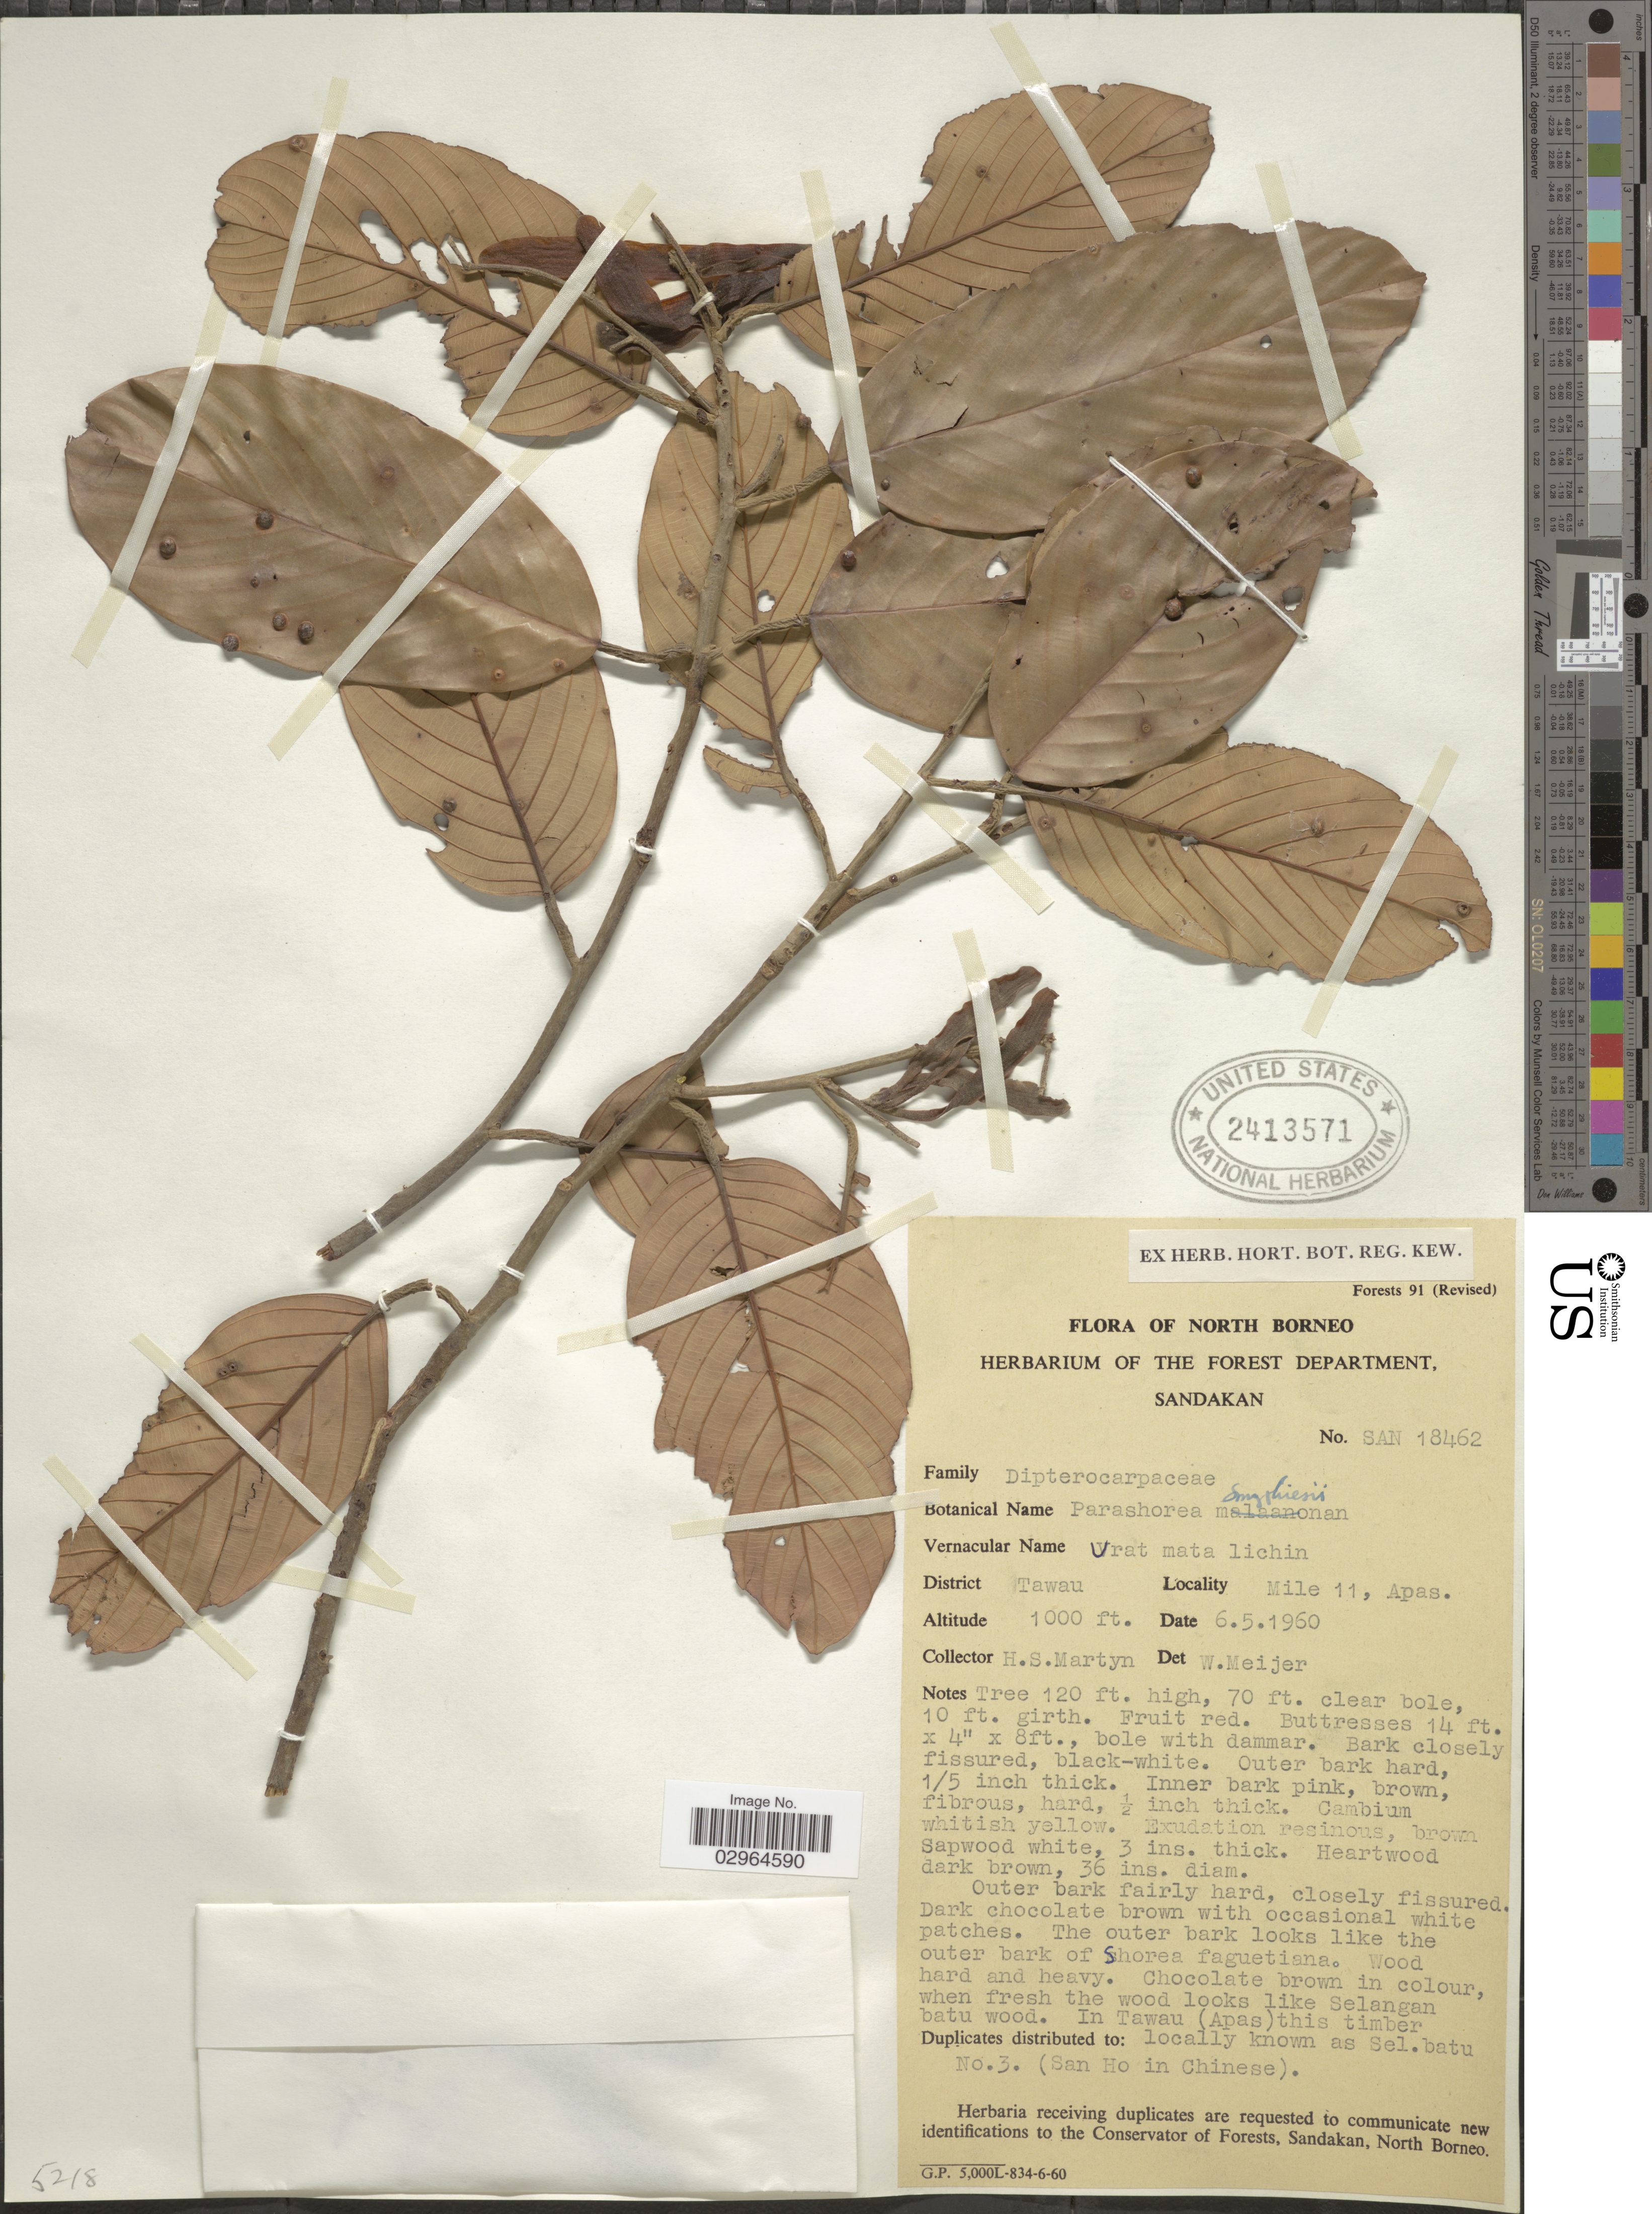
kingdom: Plantae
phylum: Tracheophyta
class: Magnoliopsida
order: Malvales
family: Dipterocarpaceae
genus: Parashorea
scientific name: Parashorea smythiesii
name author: Wyatt-Sm. ex P.S. Ashton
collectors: H. Martyn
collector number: SAN18462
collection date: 1960-05-06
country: Malaysia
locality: North Borneo. District Tawau. Mile 11, Apas.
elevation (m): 305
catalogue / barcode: US 2413571